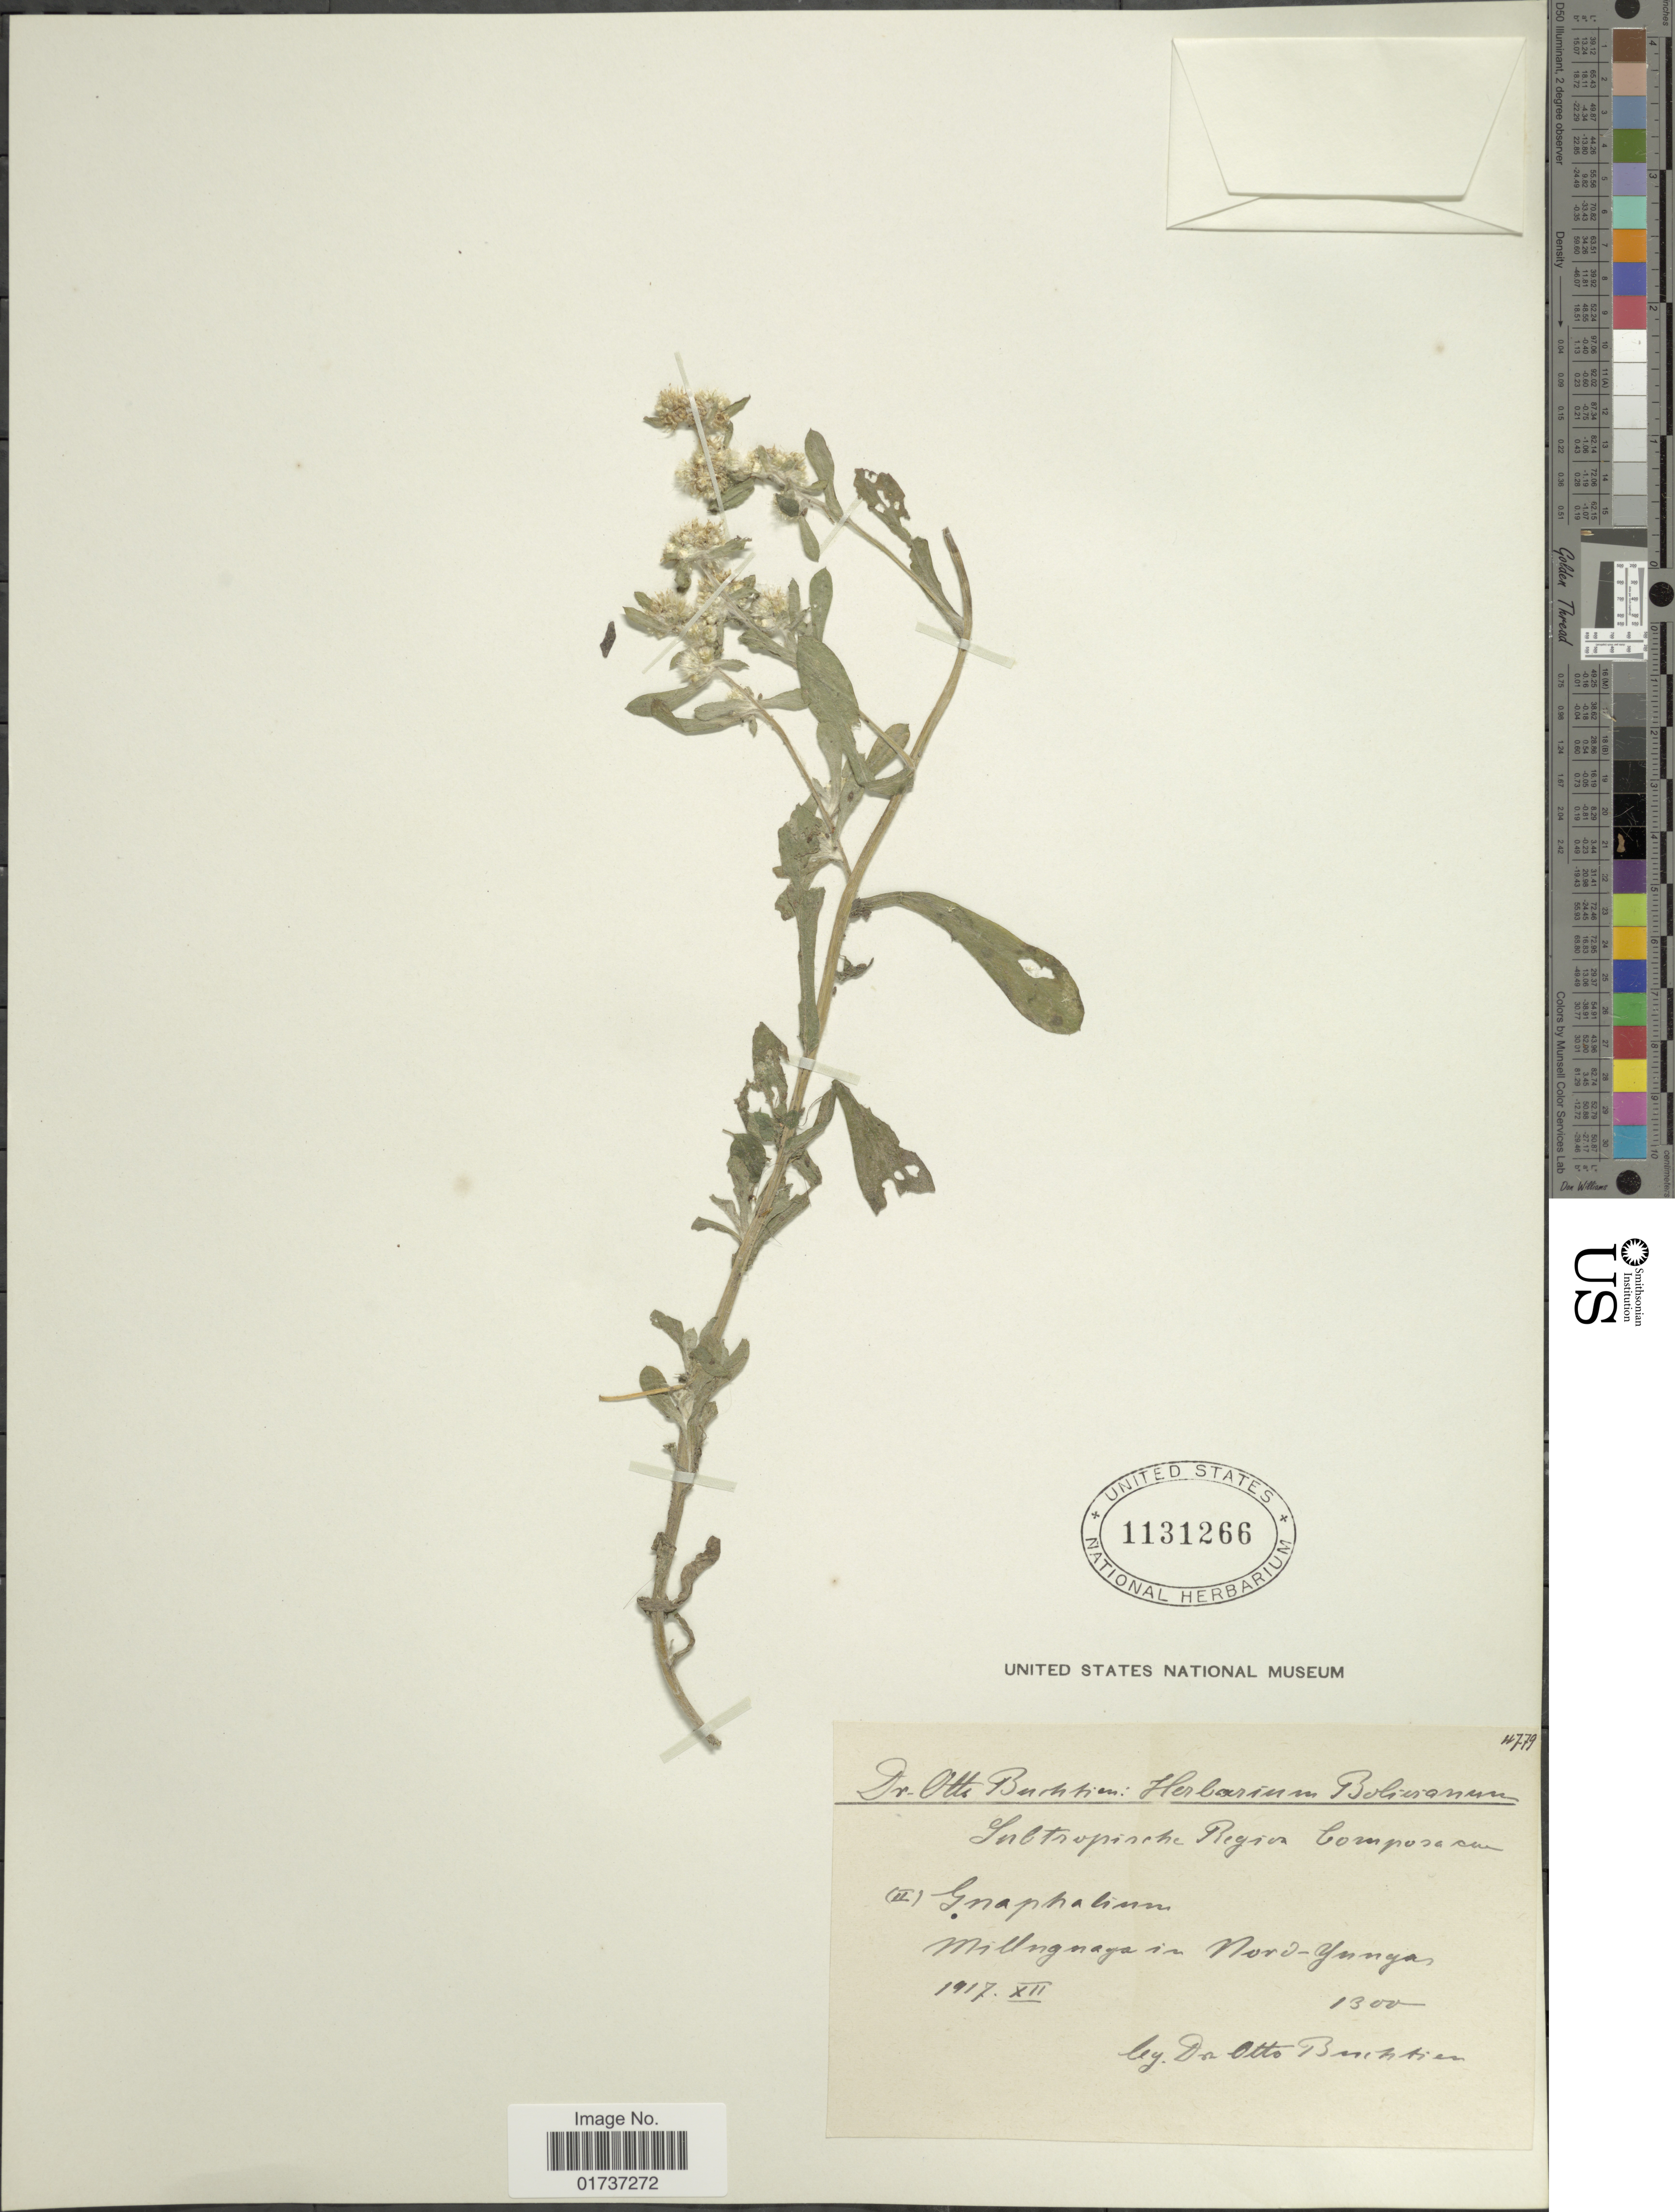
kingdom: Plantae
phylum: Tracheophyta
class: Magnoliopsida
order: Asterales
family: Asteraceae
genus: Gnaphalium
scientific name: Gnaphalium sp.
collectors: O. Buchtien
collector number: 14779*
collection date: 1917-12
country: Bolivia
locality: Millugnaua in Norf-Yungas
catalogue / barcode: US 1131266